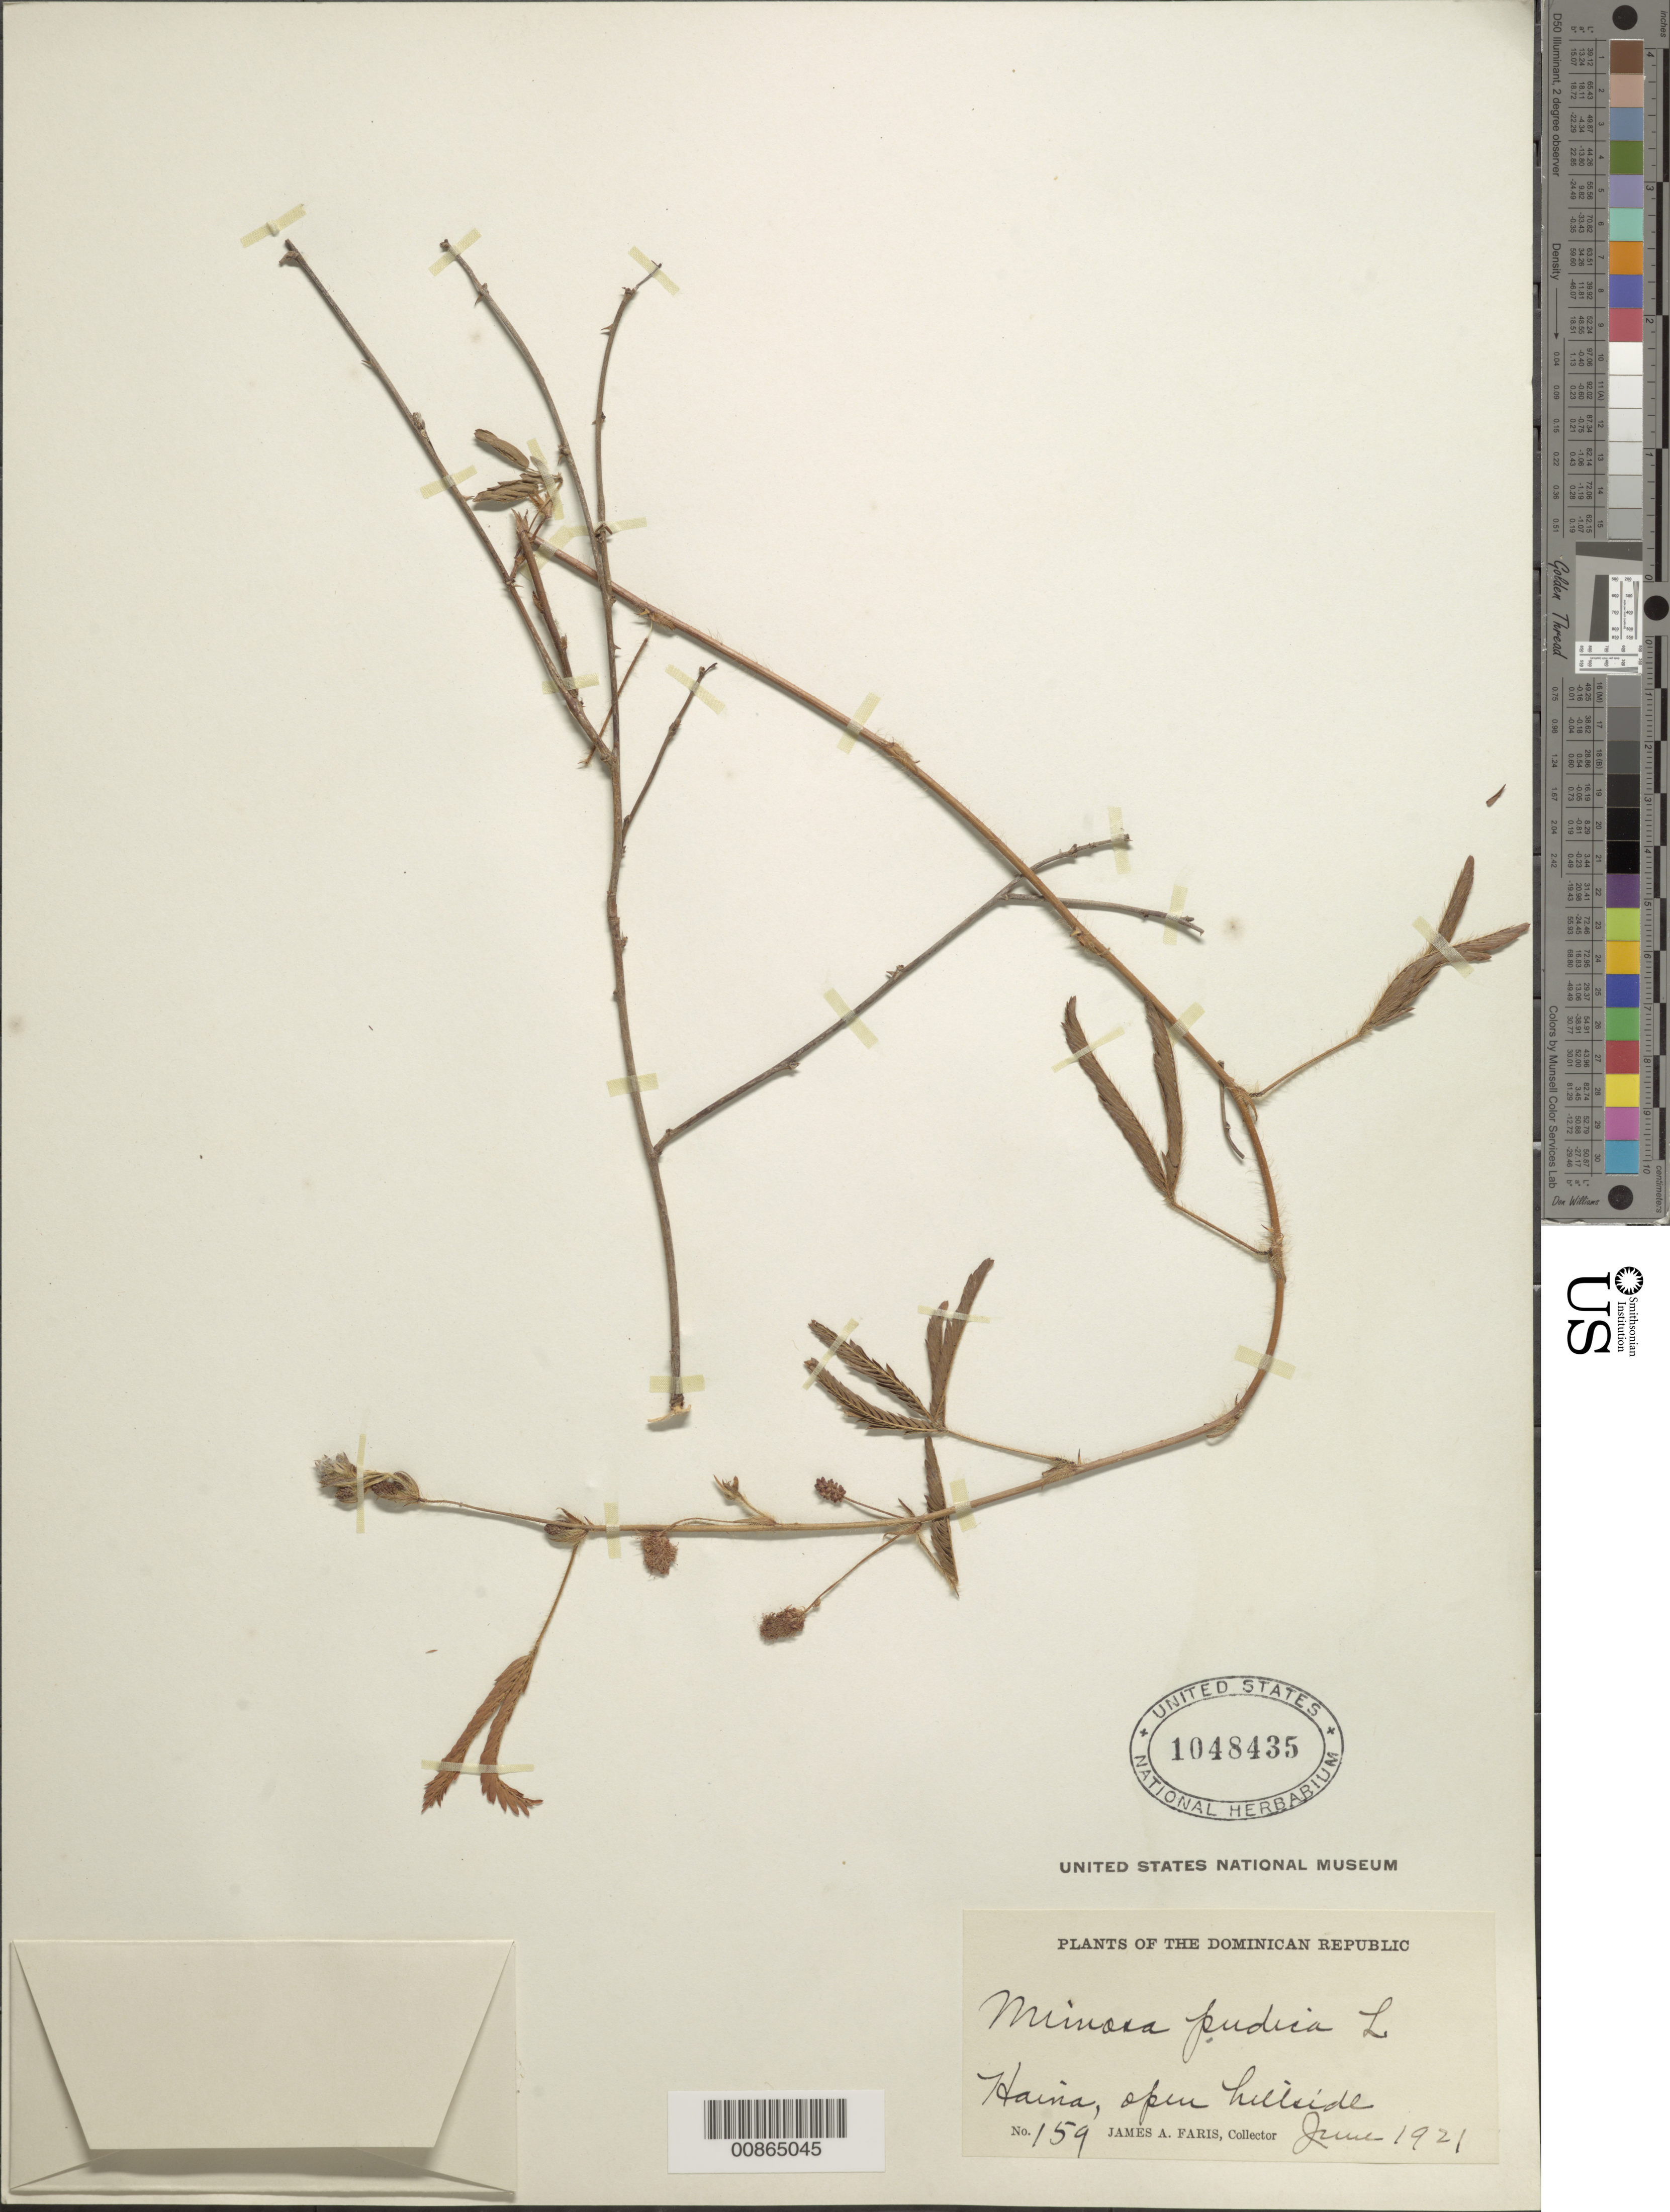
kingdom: Plantae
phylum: Tracheophyta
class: Magnoliopsida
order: Fabales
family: Fabaceae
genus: Mimosa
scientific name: Mimosa pudica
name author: L.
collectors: J. Faris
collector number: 159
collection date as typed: Jun 1921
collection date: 1921-06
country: Dominican Republic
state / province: San Cristóbal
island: Hispaniola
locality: Haina.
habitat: Open hillside.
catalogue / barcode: US 1048435